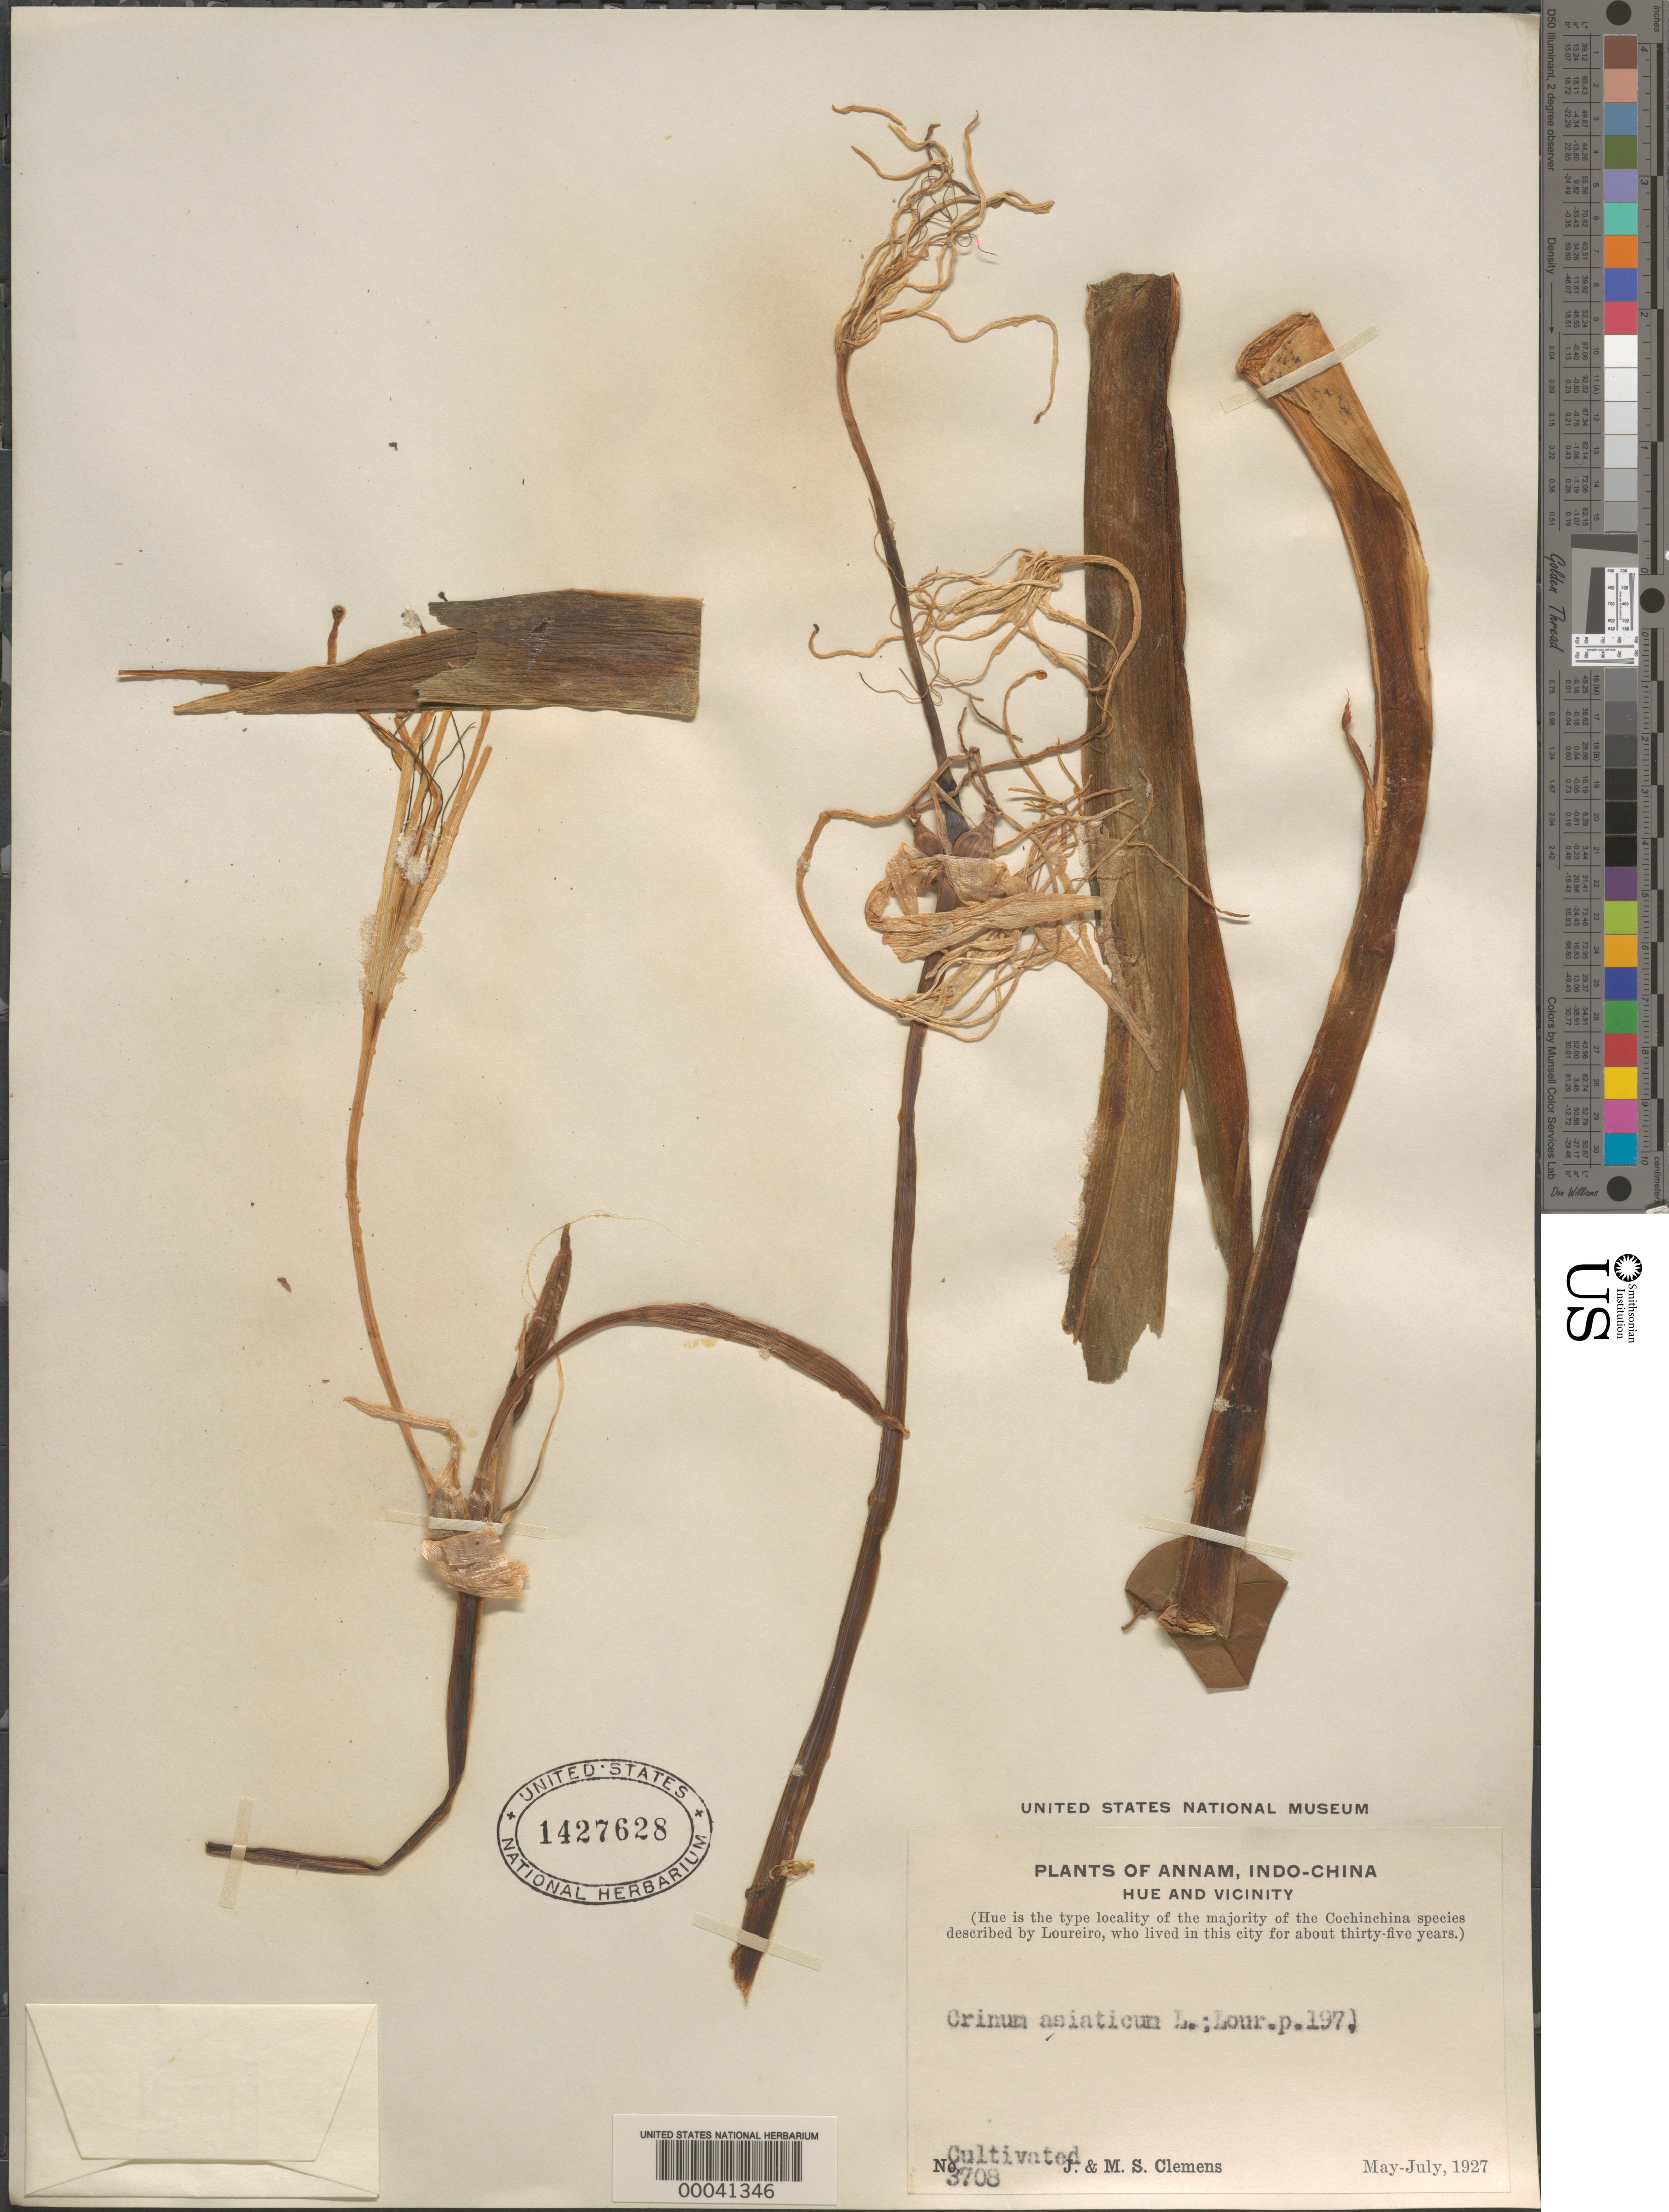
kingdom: Plantae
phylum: Tracheophyta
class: Liliopsida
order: Asparagales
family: Amaryllidaceae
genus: Crinum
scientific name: Crinum asiaticum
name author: L.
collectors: J. Clemens & M. S. Clemens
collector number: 3708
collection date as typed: May 1927 to -- Jul 1927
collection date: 1927-05/1927-07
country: Vietnam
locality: Vicinity of Hue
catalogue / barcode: US 1427628